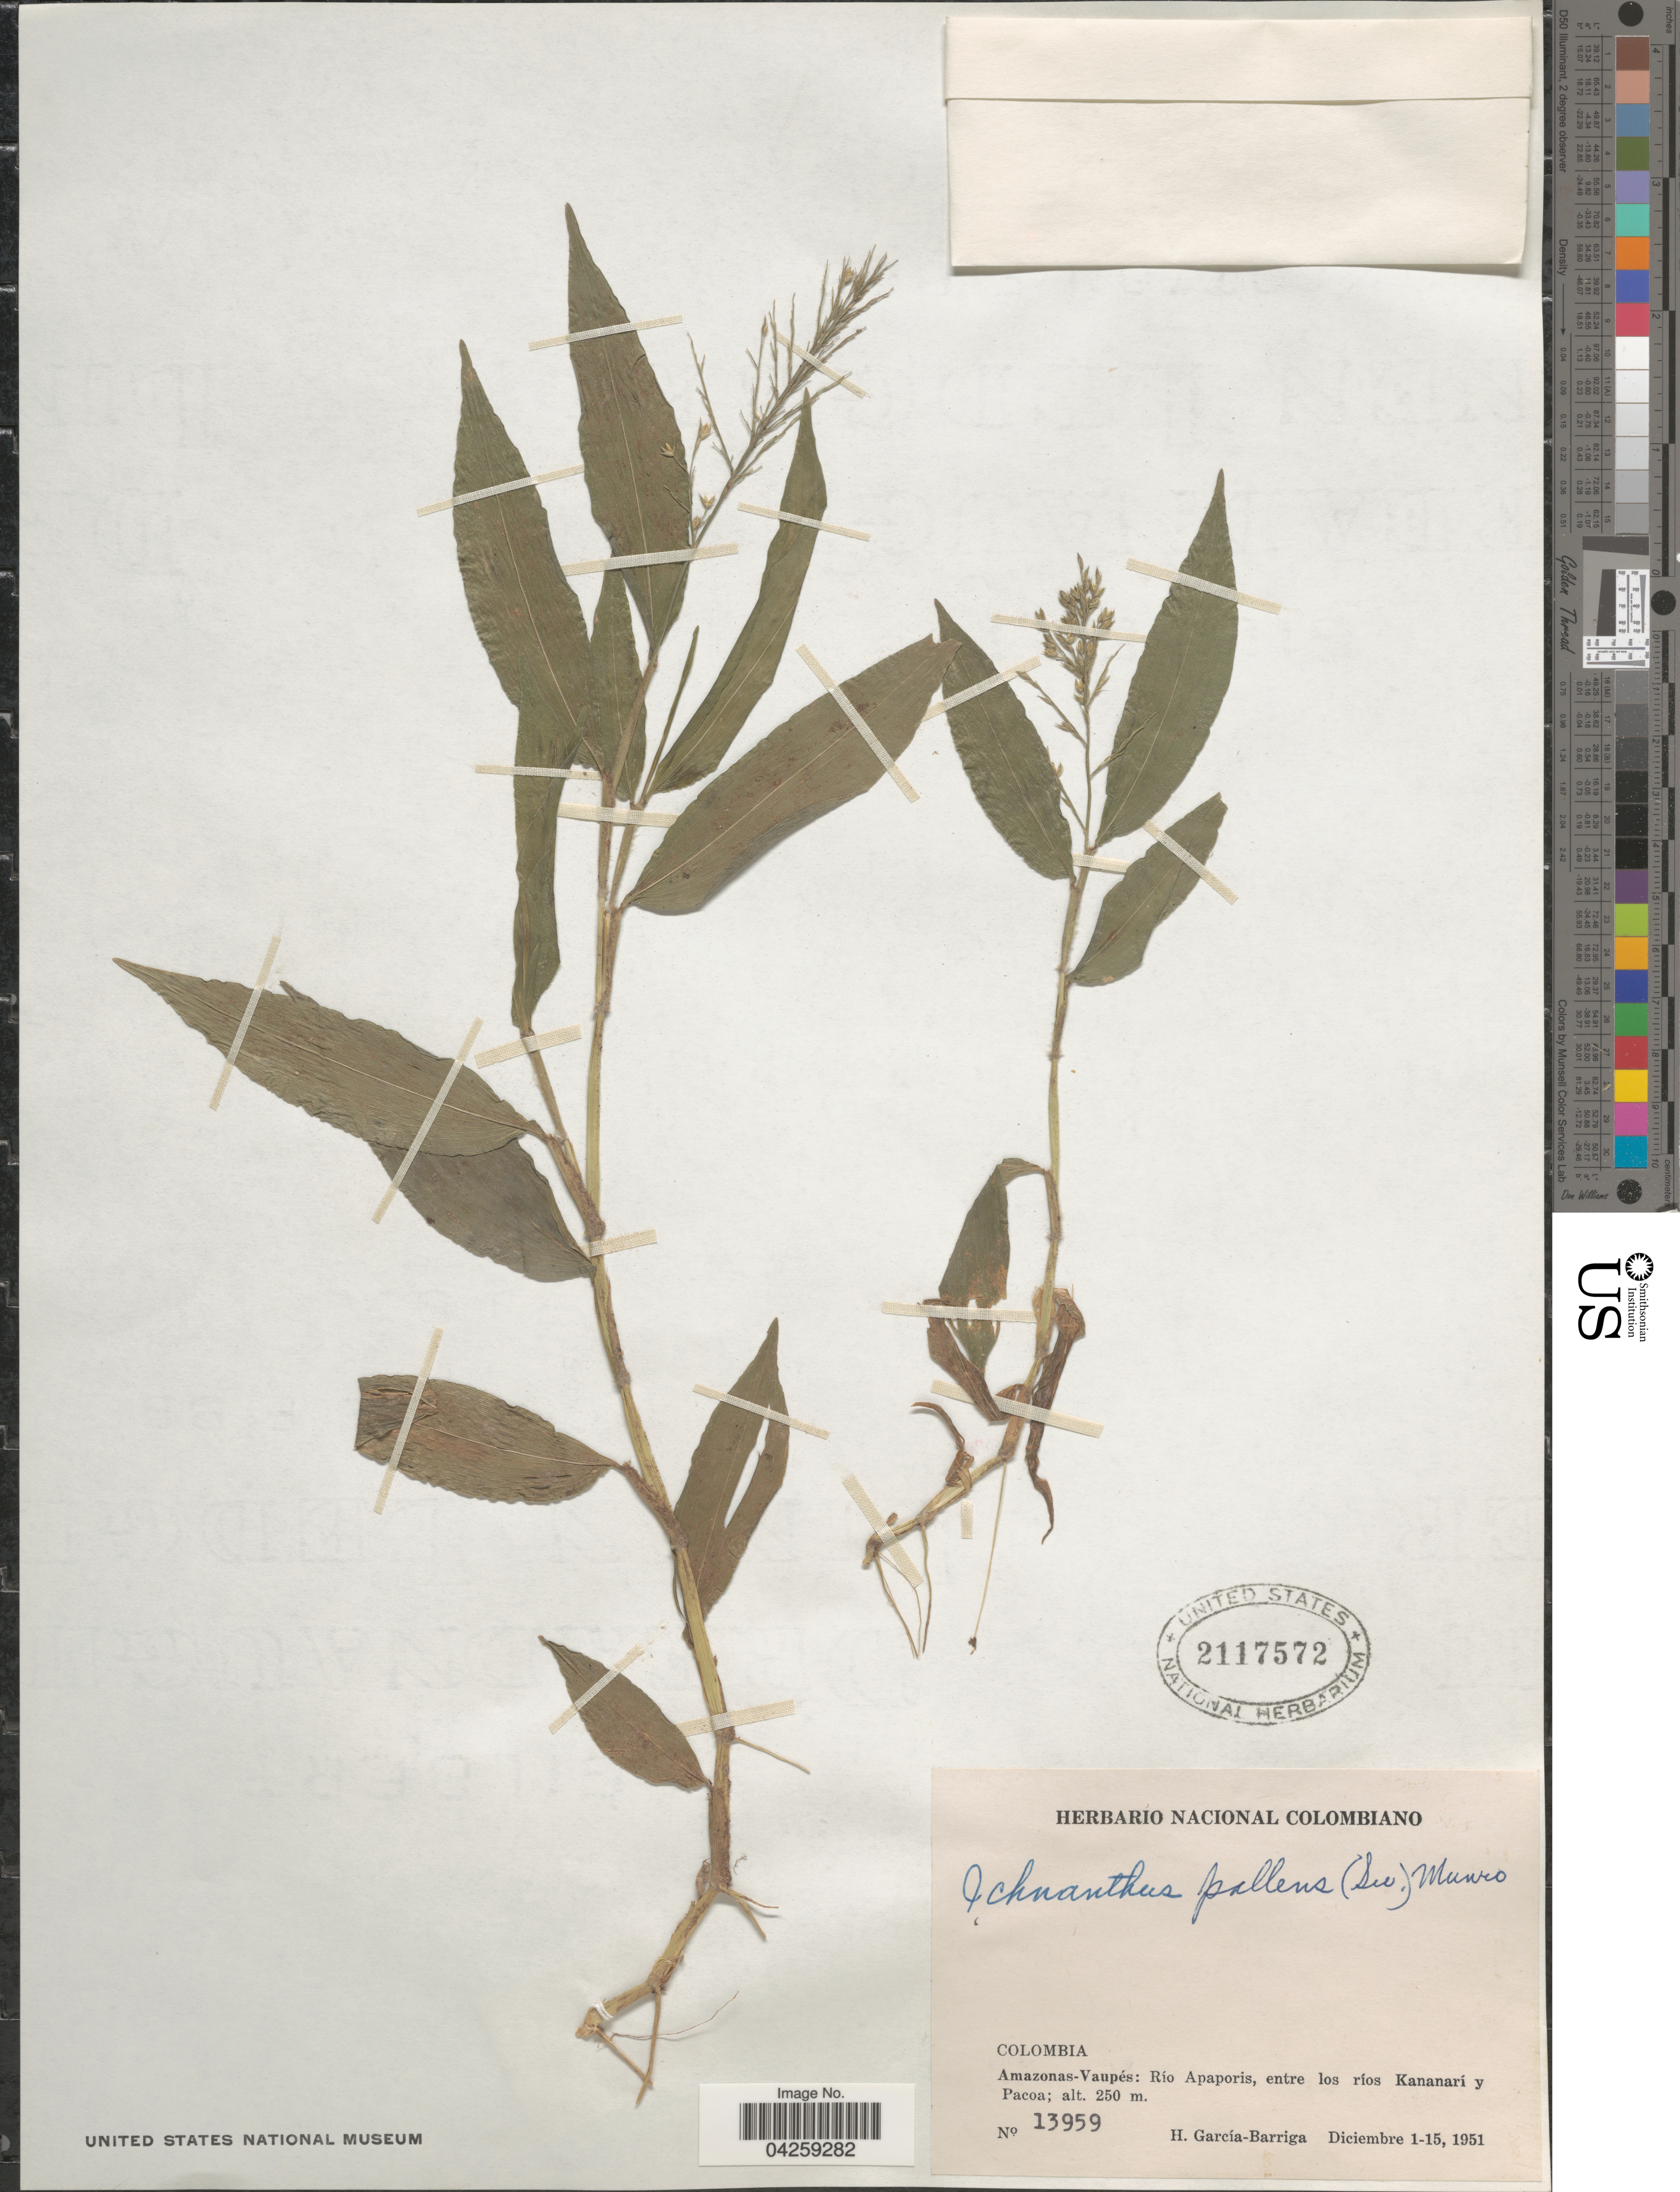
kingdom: Plantae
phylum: Tracheophyta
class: Liliopsida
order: Poales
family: Poaceae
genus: Ichnanthus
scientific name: Ichnanthus pallens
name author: (Sw.) Munro ex Benth.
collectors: H. García Barriga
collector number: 13959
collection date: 1951-12-01/1951-12-12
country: Colombia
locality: Amazonas-Vaupés: Río Apaporis, entre los ríos Kananarí y Pacoa.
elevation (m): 250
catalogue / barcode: US 2117572